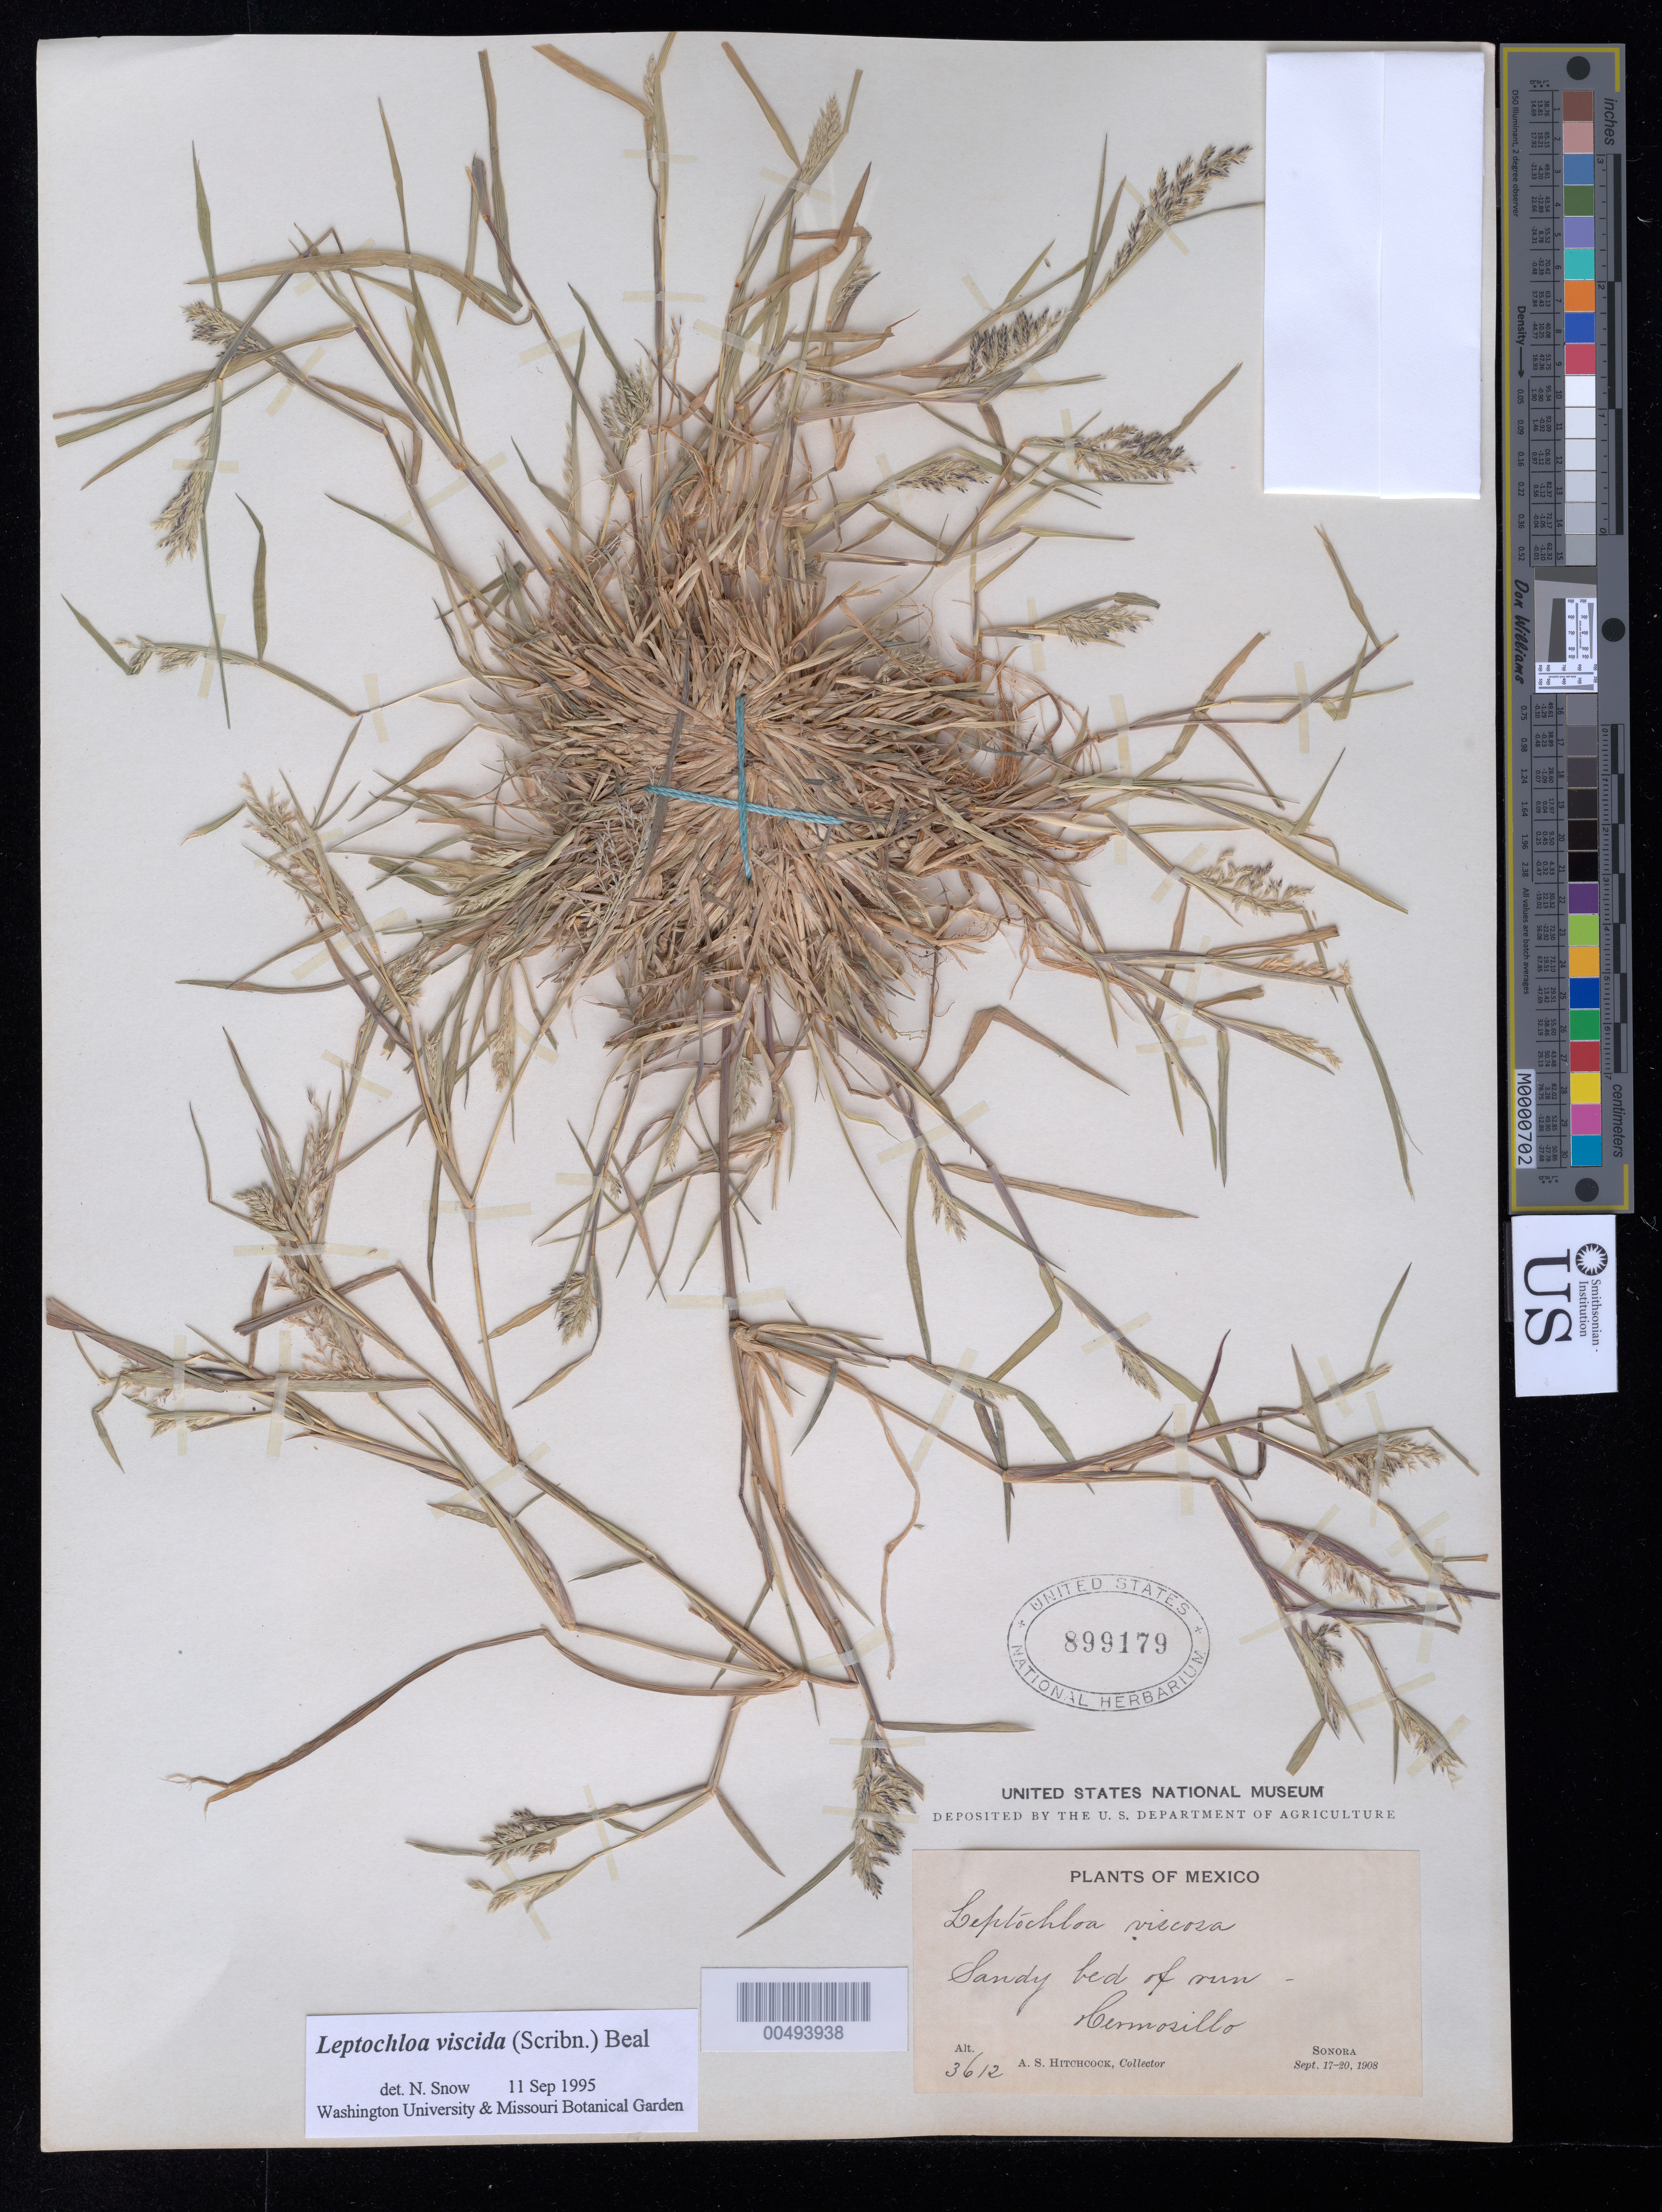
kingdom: Plantae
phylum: Tracheophyta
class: Liliopsida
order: Poales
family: Poaceae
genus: Leptochloa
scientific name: Leptochloa viscida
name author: (Scribn.) W.J. Beal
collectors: A. S. Hitchcock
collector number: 3612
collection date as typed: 17 Sep 1908 to 20 Sep 1908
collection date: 1908-09-17/1908-09-20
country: Mexico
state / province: Sonora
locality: Hermosillo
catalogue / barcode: US 899179